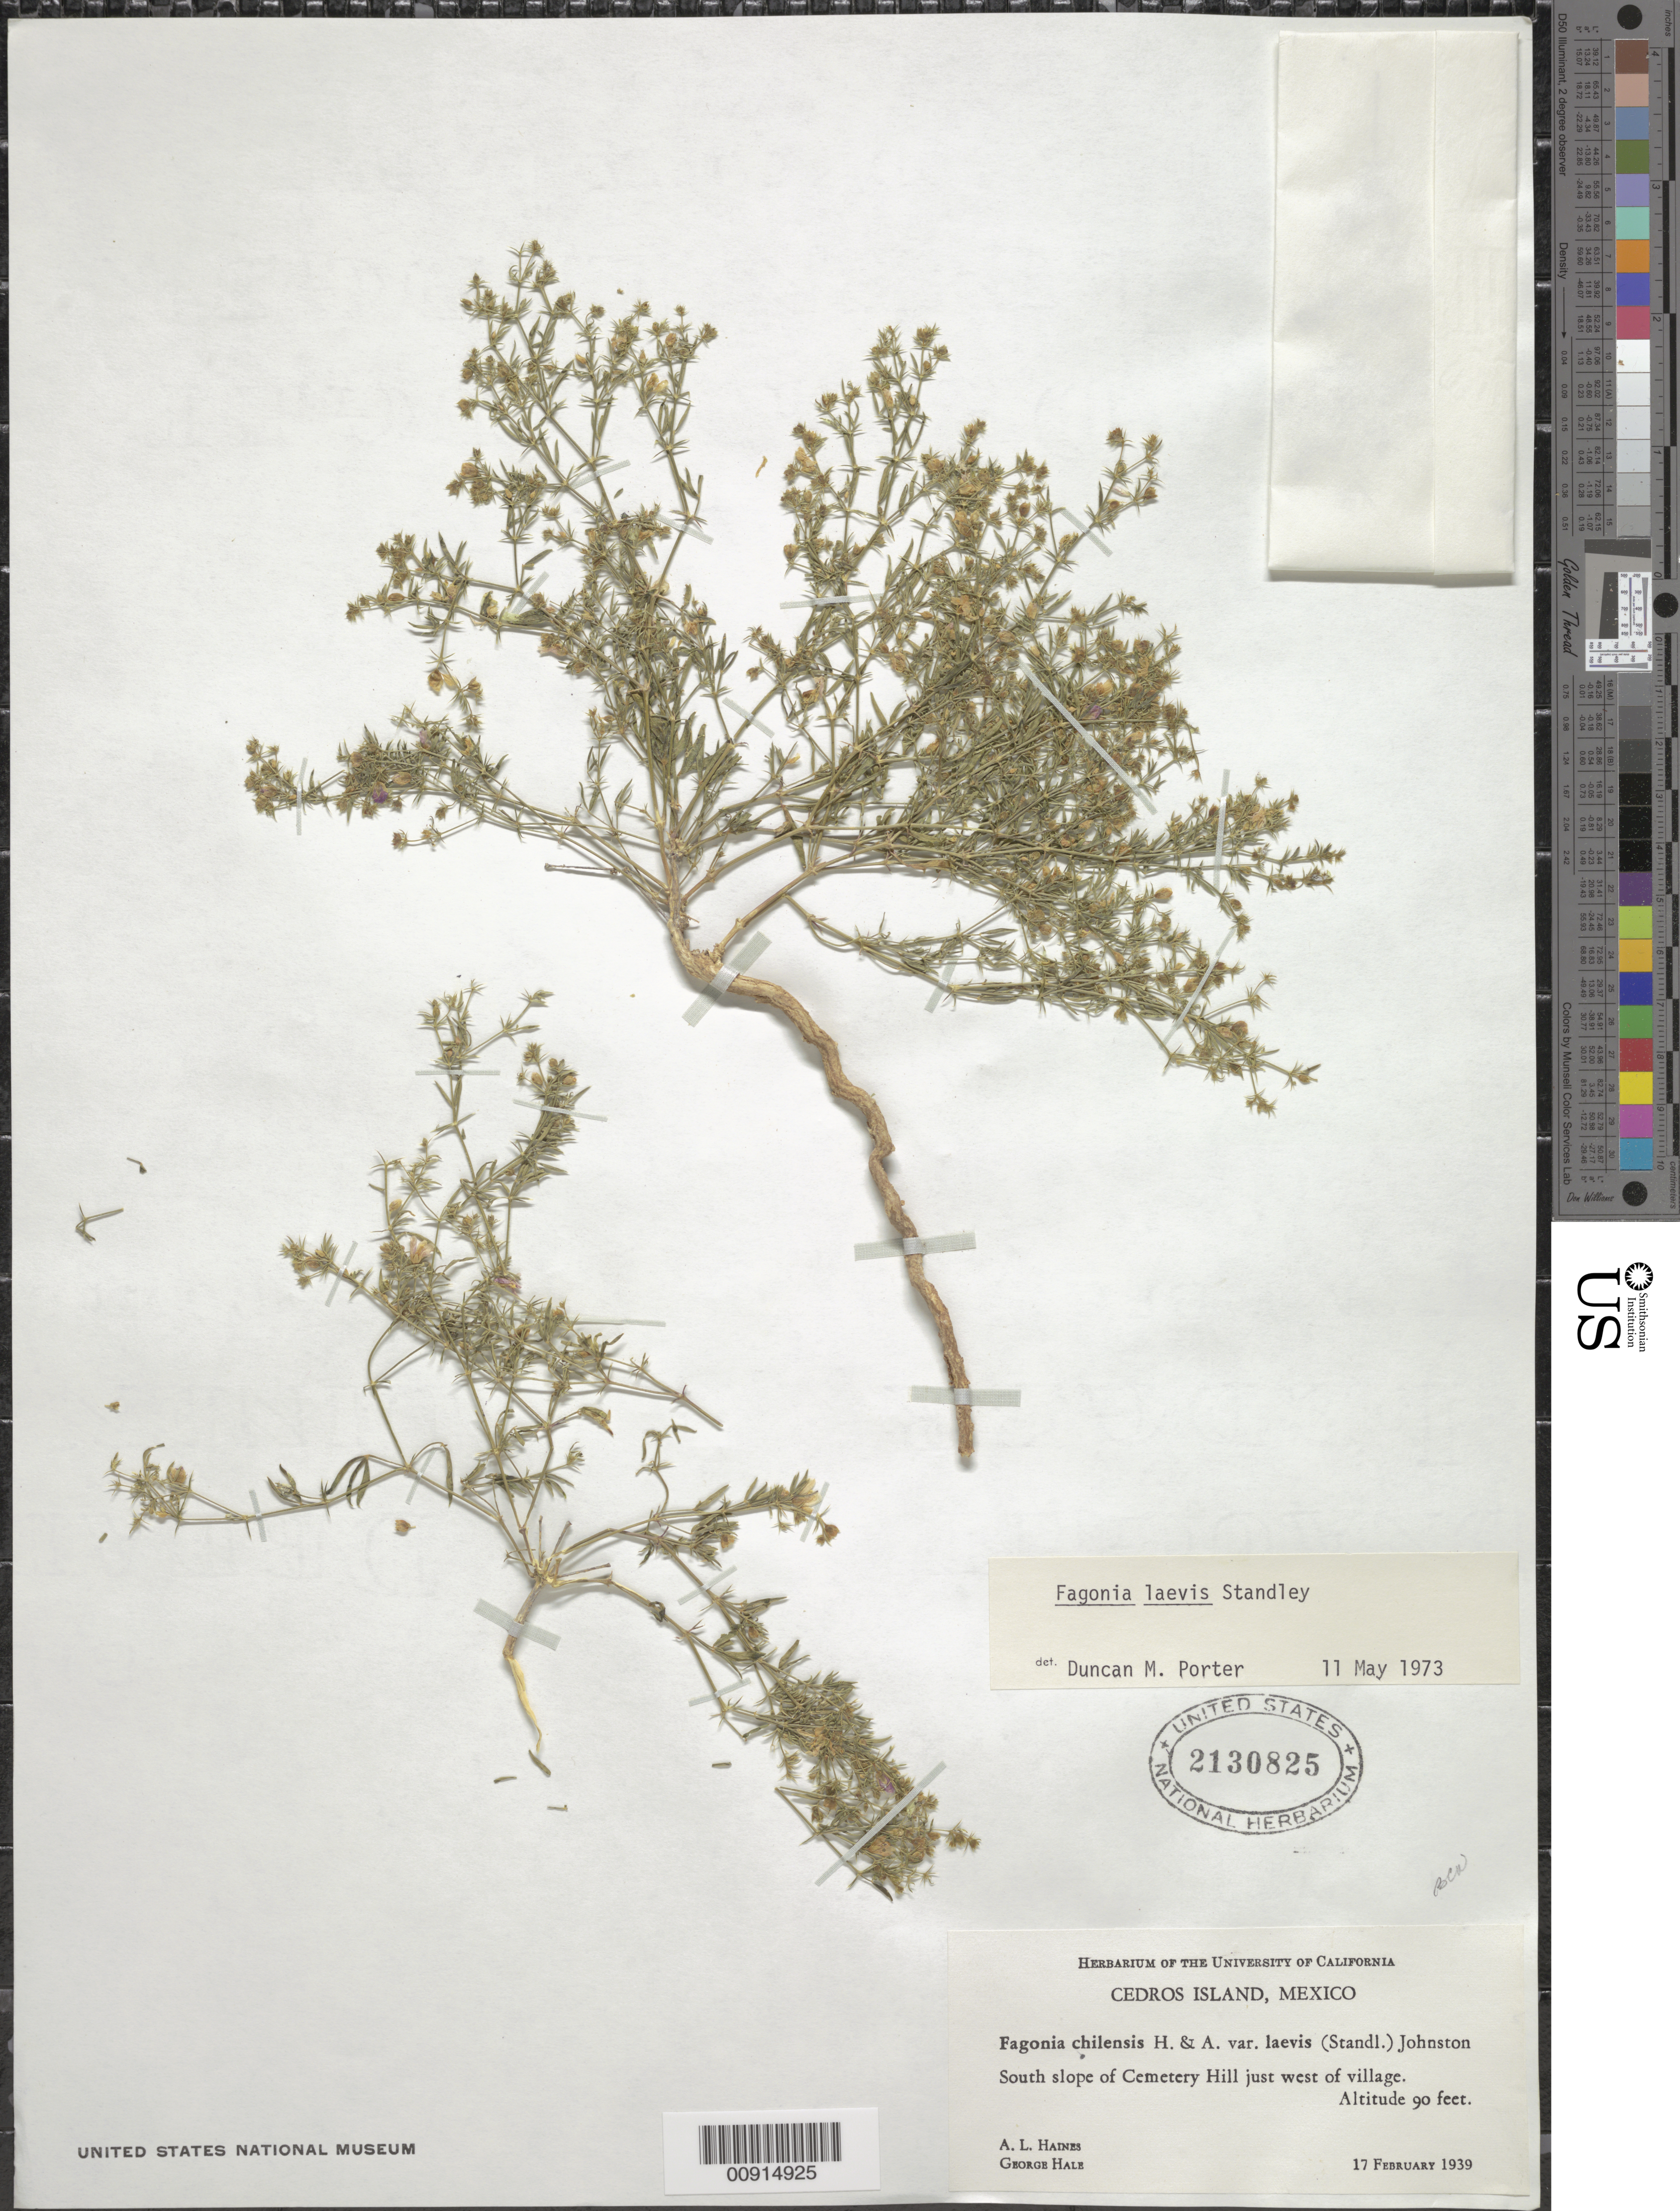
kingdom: Plantae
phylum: Tracheophyta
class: Magnoliopsida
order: Zygophyllales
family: Zygophyllaceae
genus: Fagonia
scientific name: Fagonia laevis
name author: Standl.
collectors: A. L. Haines & G. Hale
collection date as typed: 17 Feb 1939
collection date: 1939-02-17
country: Mexico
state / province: Baja California Norte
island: Cedros I.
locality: Cedros Island: South slope of Cemetery Hill just west of village.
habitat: South slope of Hill.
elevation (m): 27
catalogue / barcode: US 2130825